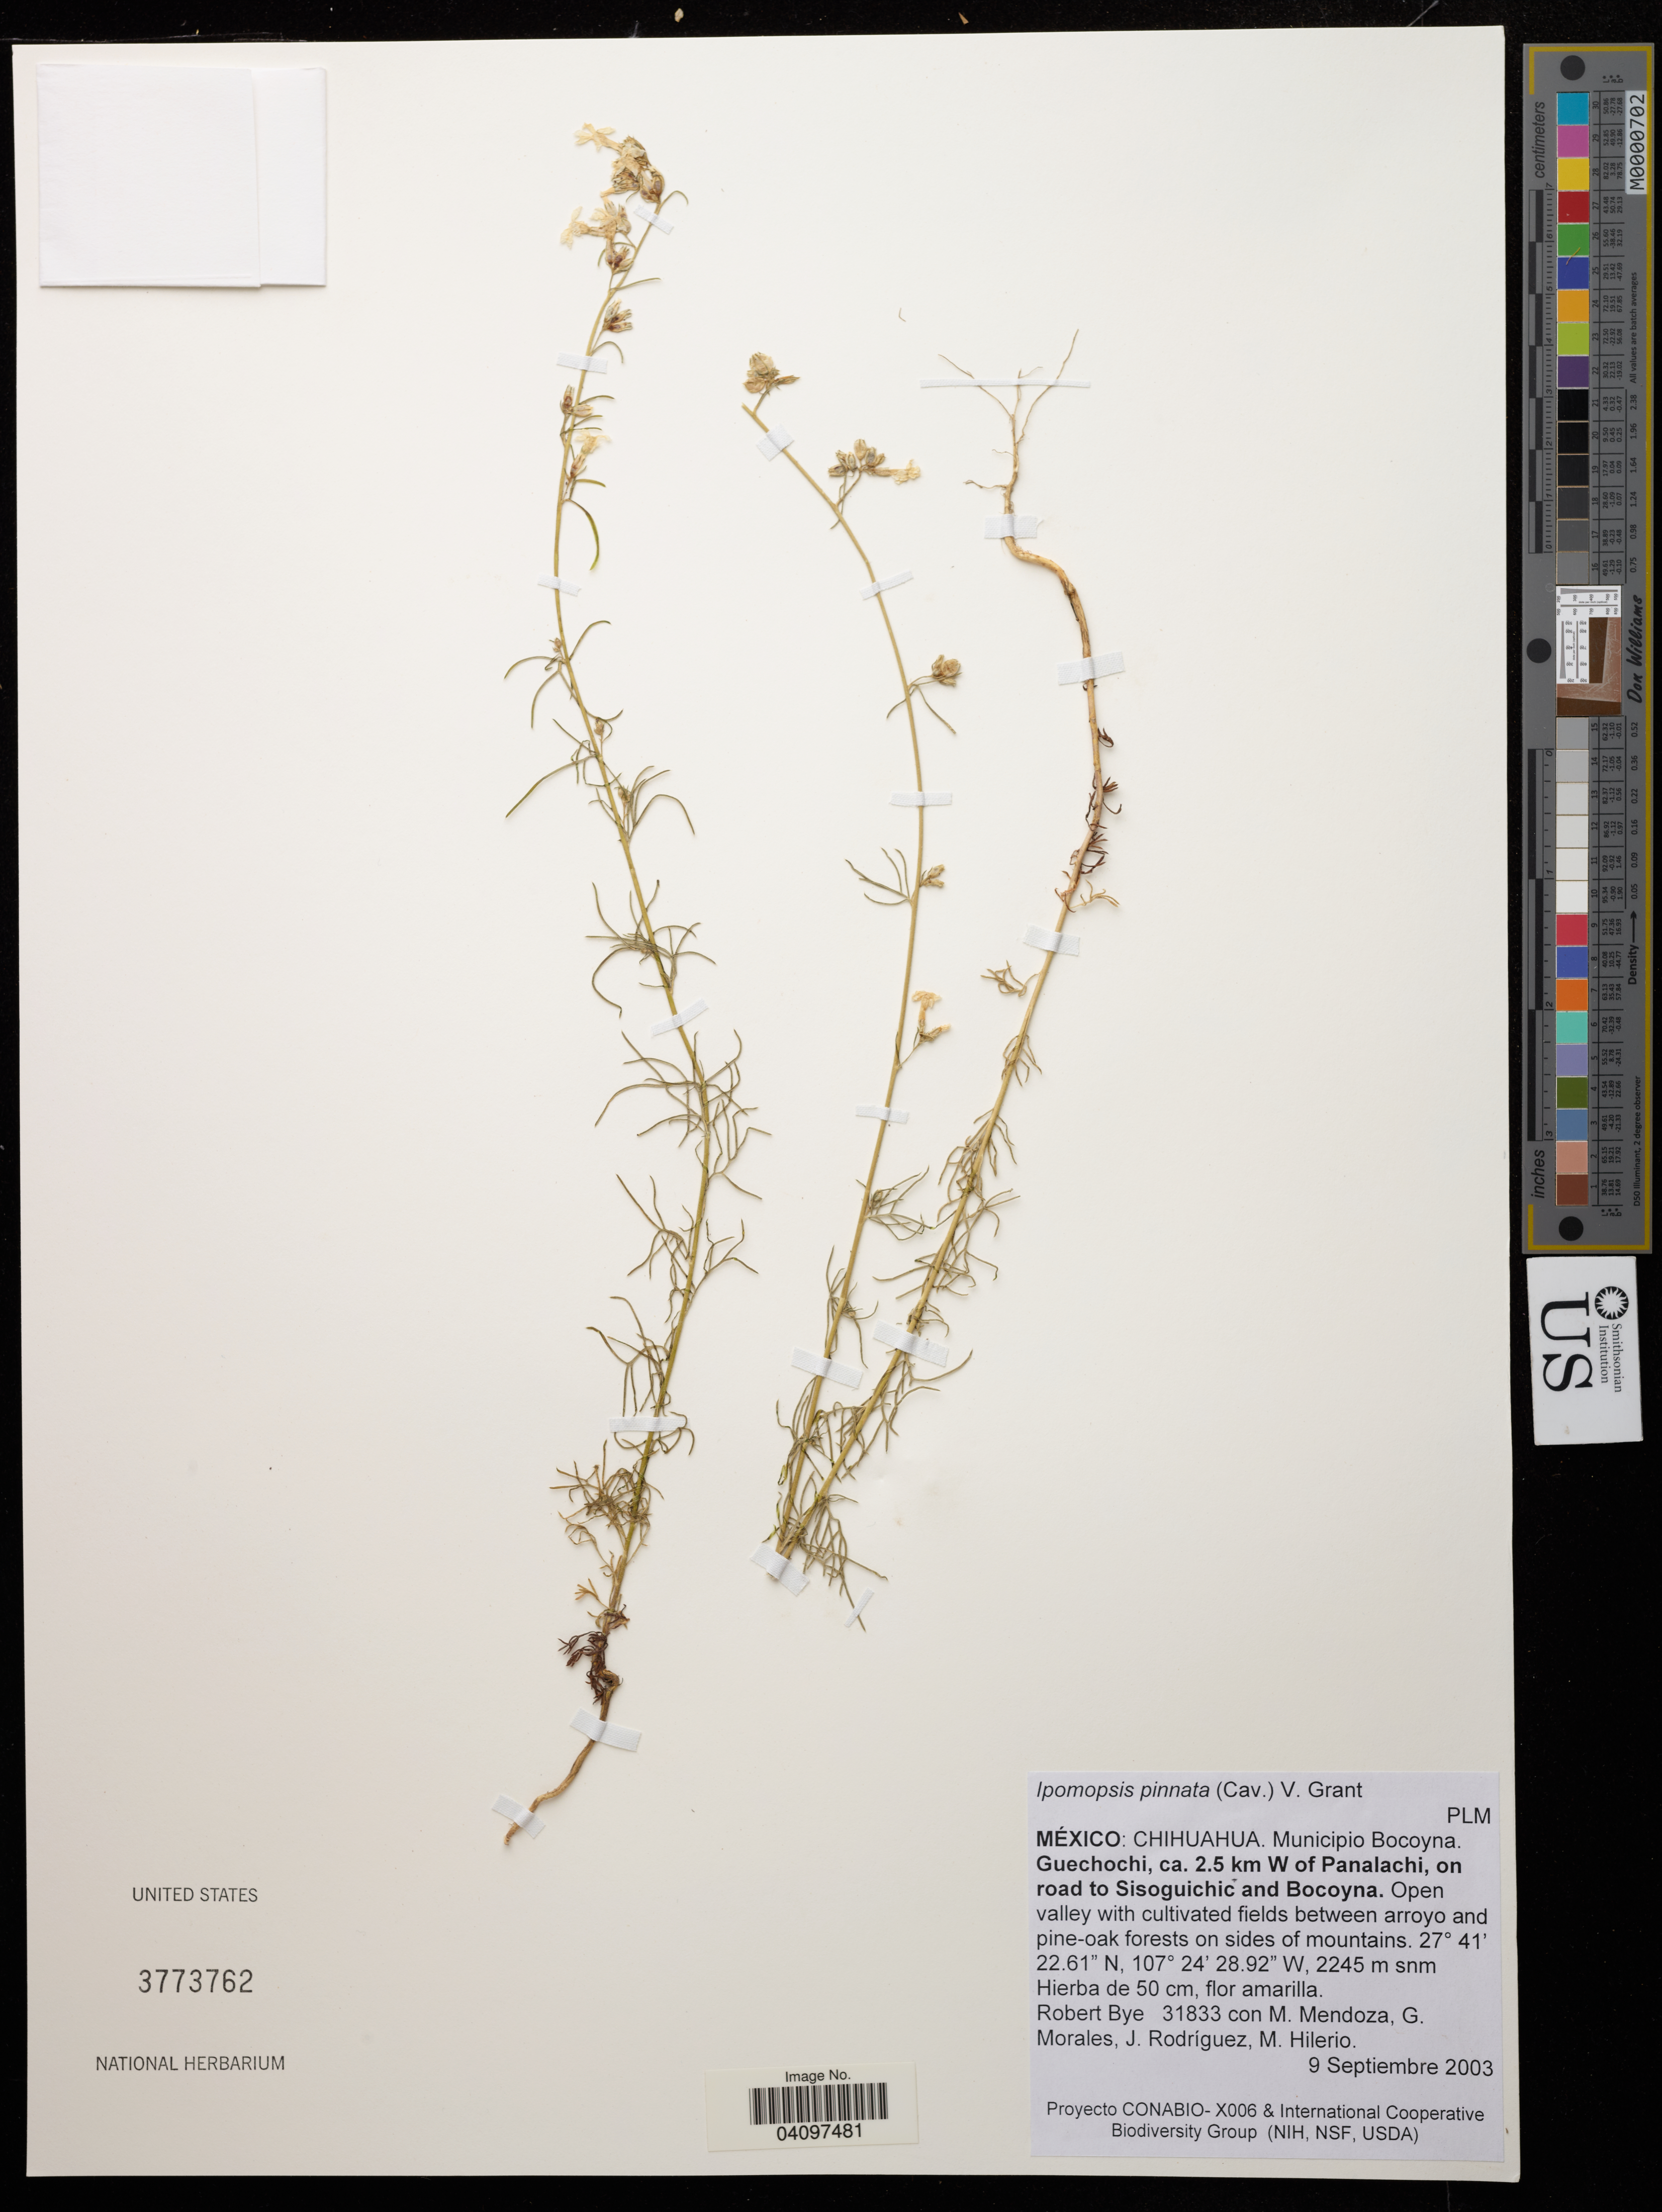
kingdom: Plantae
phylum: Tracheophyta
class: Magnoliopsida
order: Ericales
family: Polemoniaceae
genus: Ipomopsis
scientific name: Ipomopsis pinnata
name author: (Cav.) V.E. Grant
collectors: R. A. Bye, M. Mendoza Garcia, J. Morales & J. Rodríguez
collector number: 31833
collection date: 2003-09-09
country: Mexico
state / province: Chihuahua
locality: Municipio Bocoyna. Guechochi, ca. 2.5 km W of Panalachi, on road to Sisoguichic and Bocoyna. Open valley with cultivated fields between arroyo and pine-oak forests on sides of mountains.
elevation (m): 2245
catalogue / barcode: US 3773762